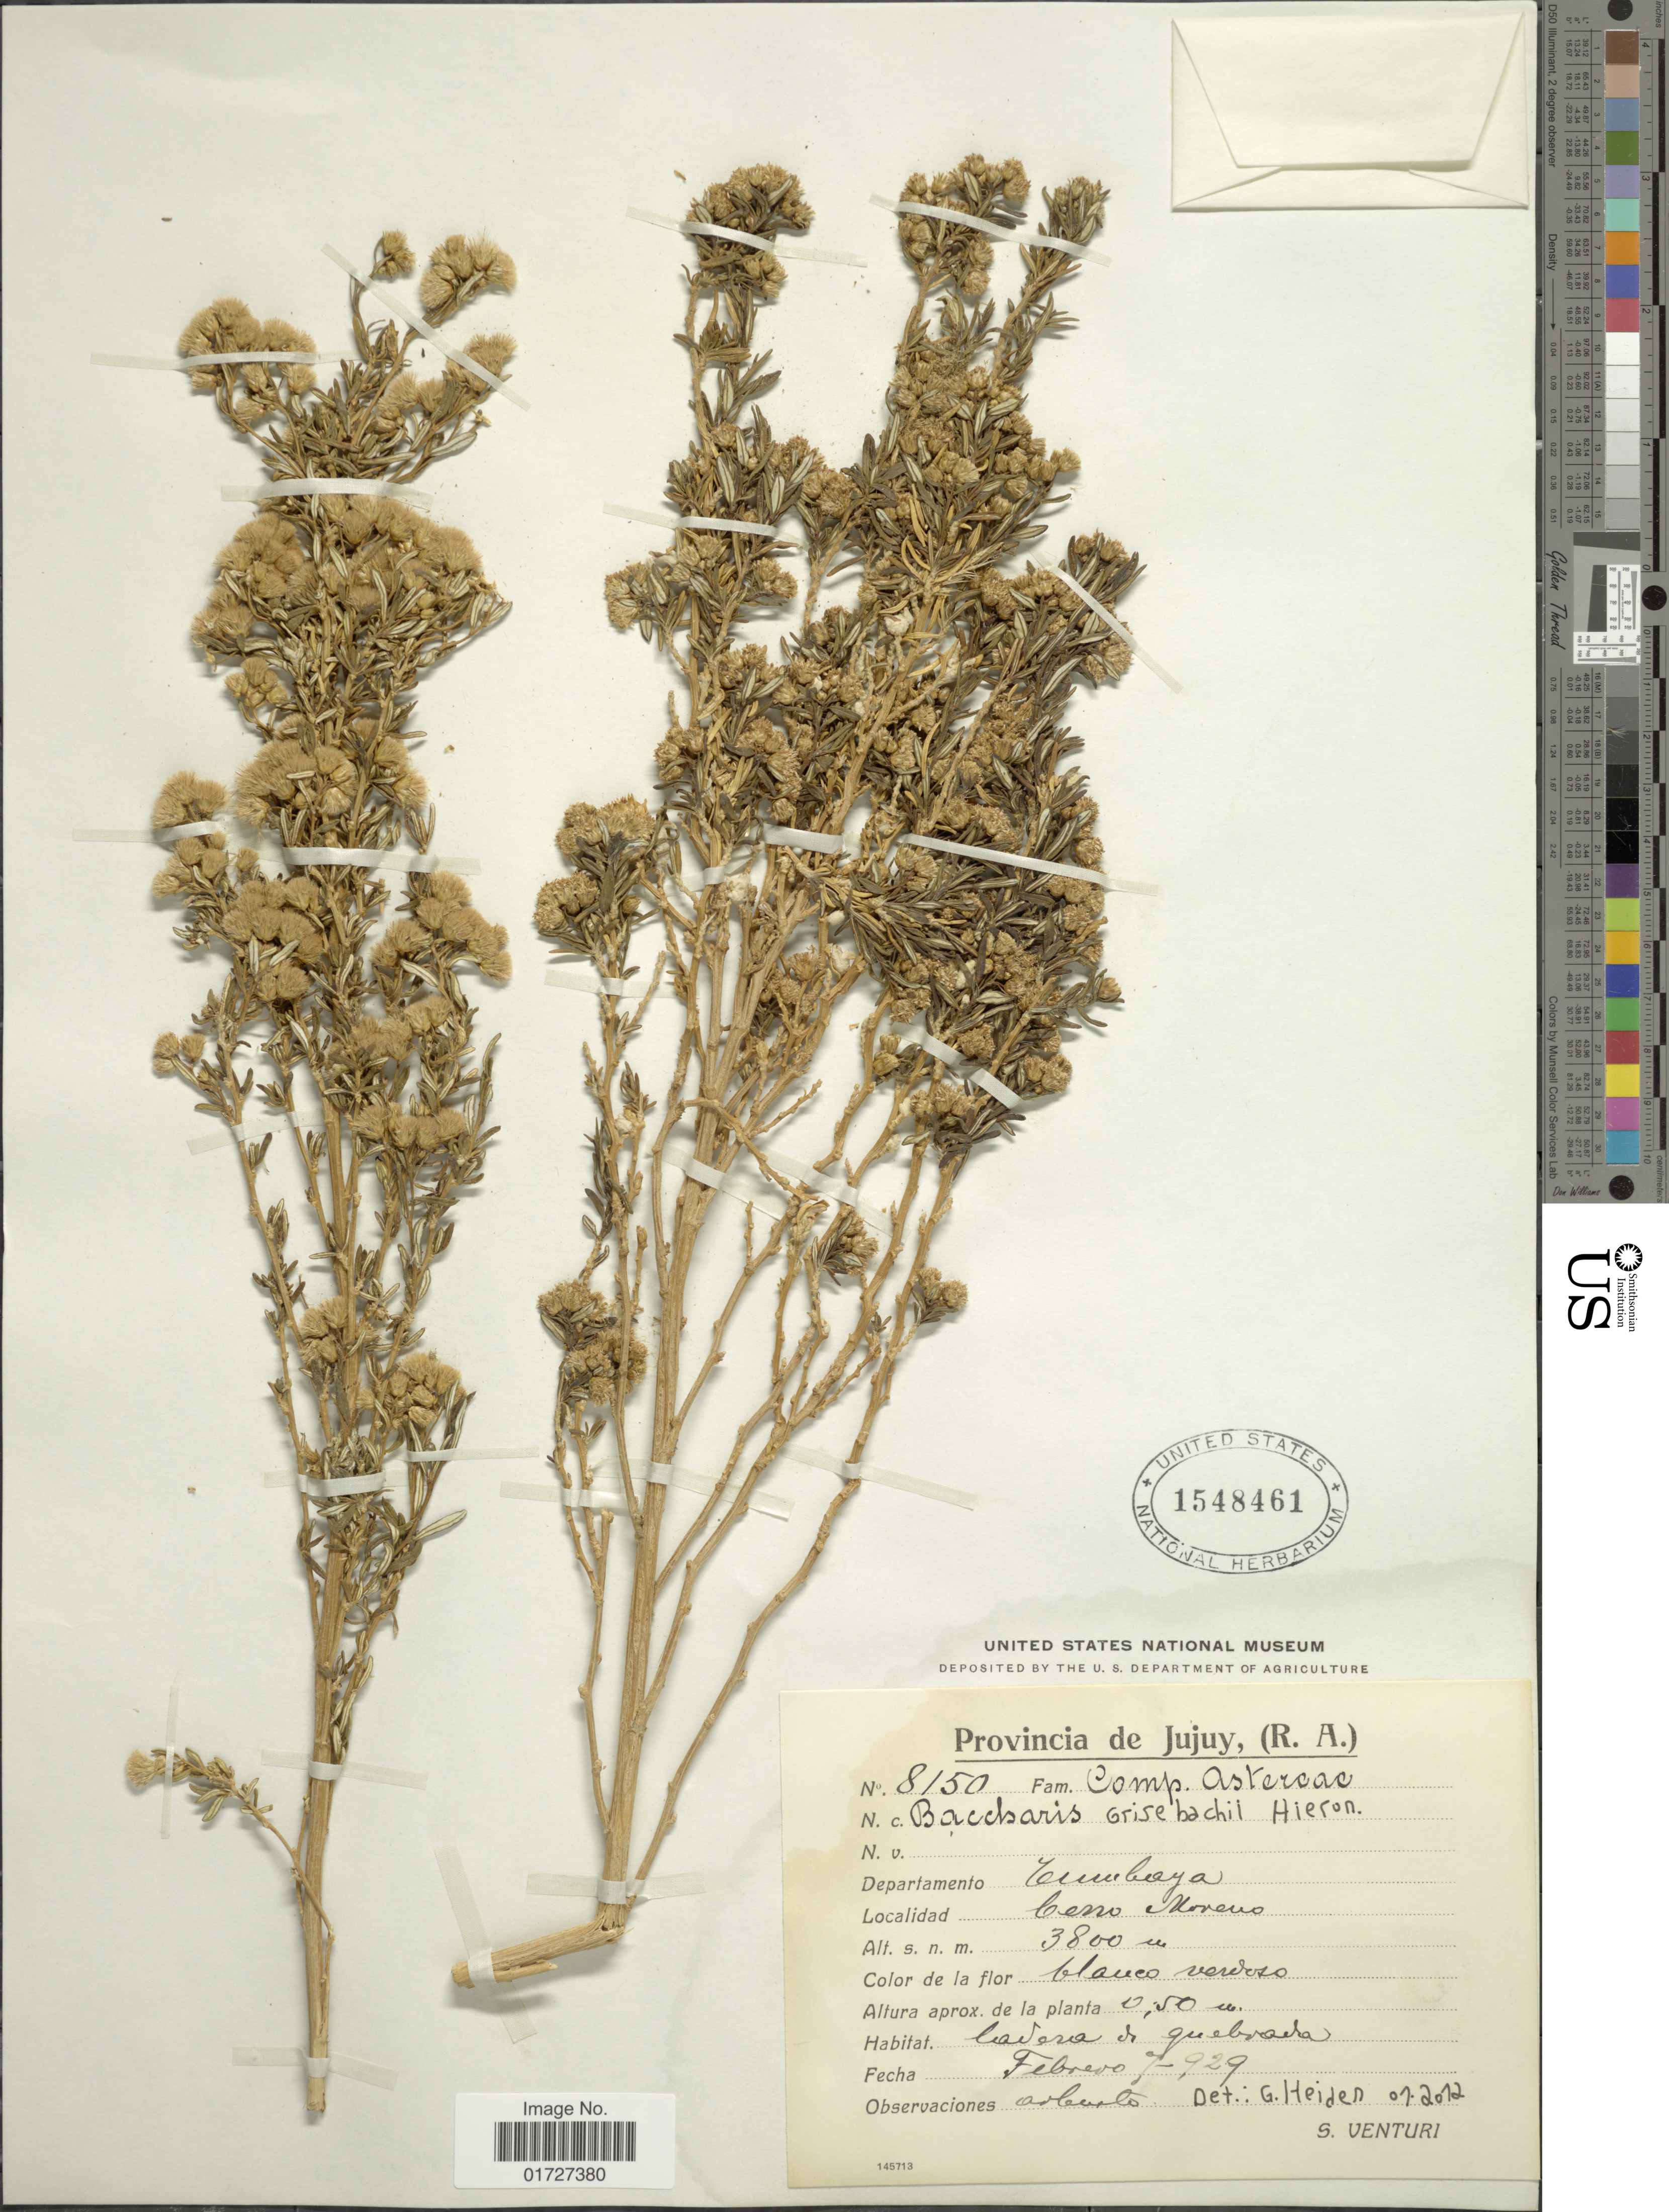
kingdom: Plantae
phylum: Tracheophyta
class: Magnoliopsida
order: Asterales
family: Asteraceae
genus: Baccharis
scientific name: Baccharis grisebachii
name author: Hieron.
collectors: S. Venturi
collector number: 8150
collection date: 1929-02-07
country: Argentina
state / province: Jujuy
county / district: Cumbaya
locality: Cerro Moreno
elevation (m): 3800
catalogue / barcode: US 1548461